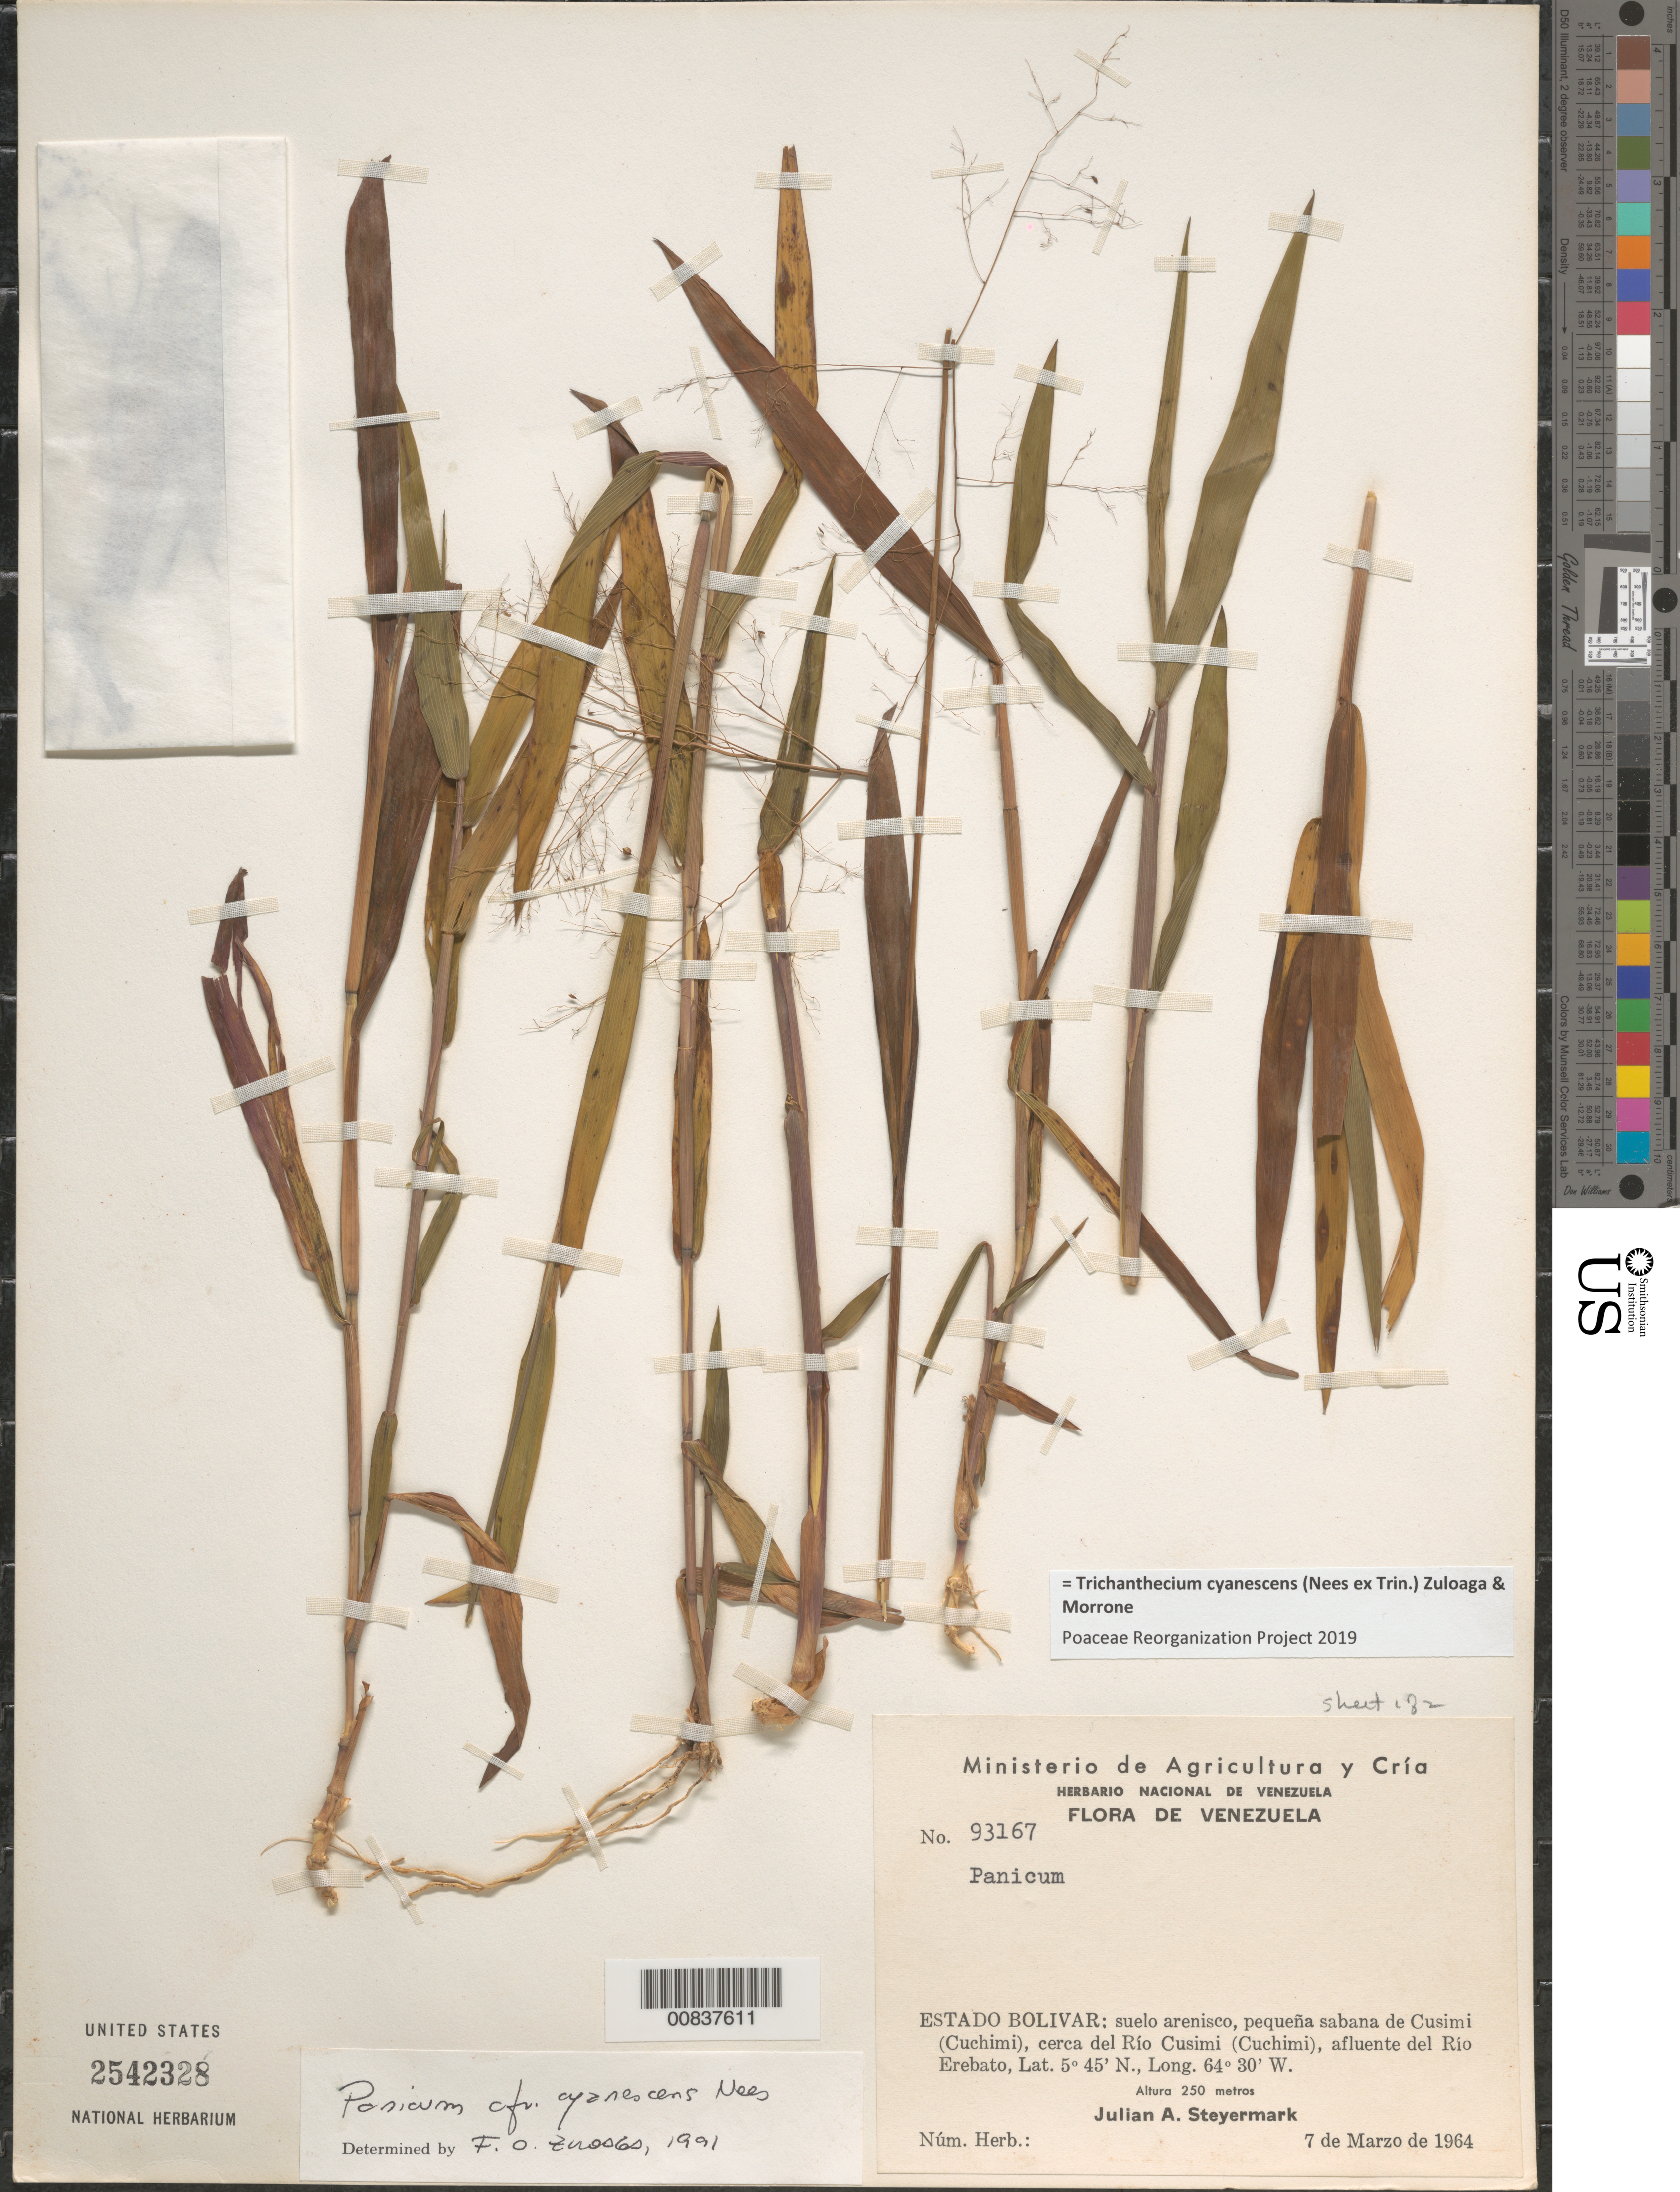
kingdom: Plantae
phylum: Tracheophyta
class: Liliopsida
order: Poales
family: Poaceae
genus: Panicum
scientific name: Panicum cyanescens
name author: Nees ex Trin.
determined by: Zuloaga, F. O.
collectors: J. Steyermark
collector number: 93167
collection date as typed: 7-Mar-64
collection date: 1964-03-07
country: Venezuela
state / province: Bolívar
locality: Sabana de Cusimi (Cuchimi), cerca del Río Cusimi (Cuchimi), afluente del Río Erebato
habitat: Suelo arenisco, pequeña sabana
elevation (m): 250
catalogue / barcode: US 2542328